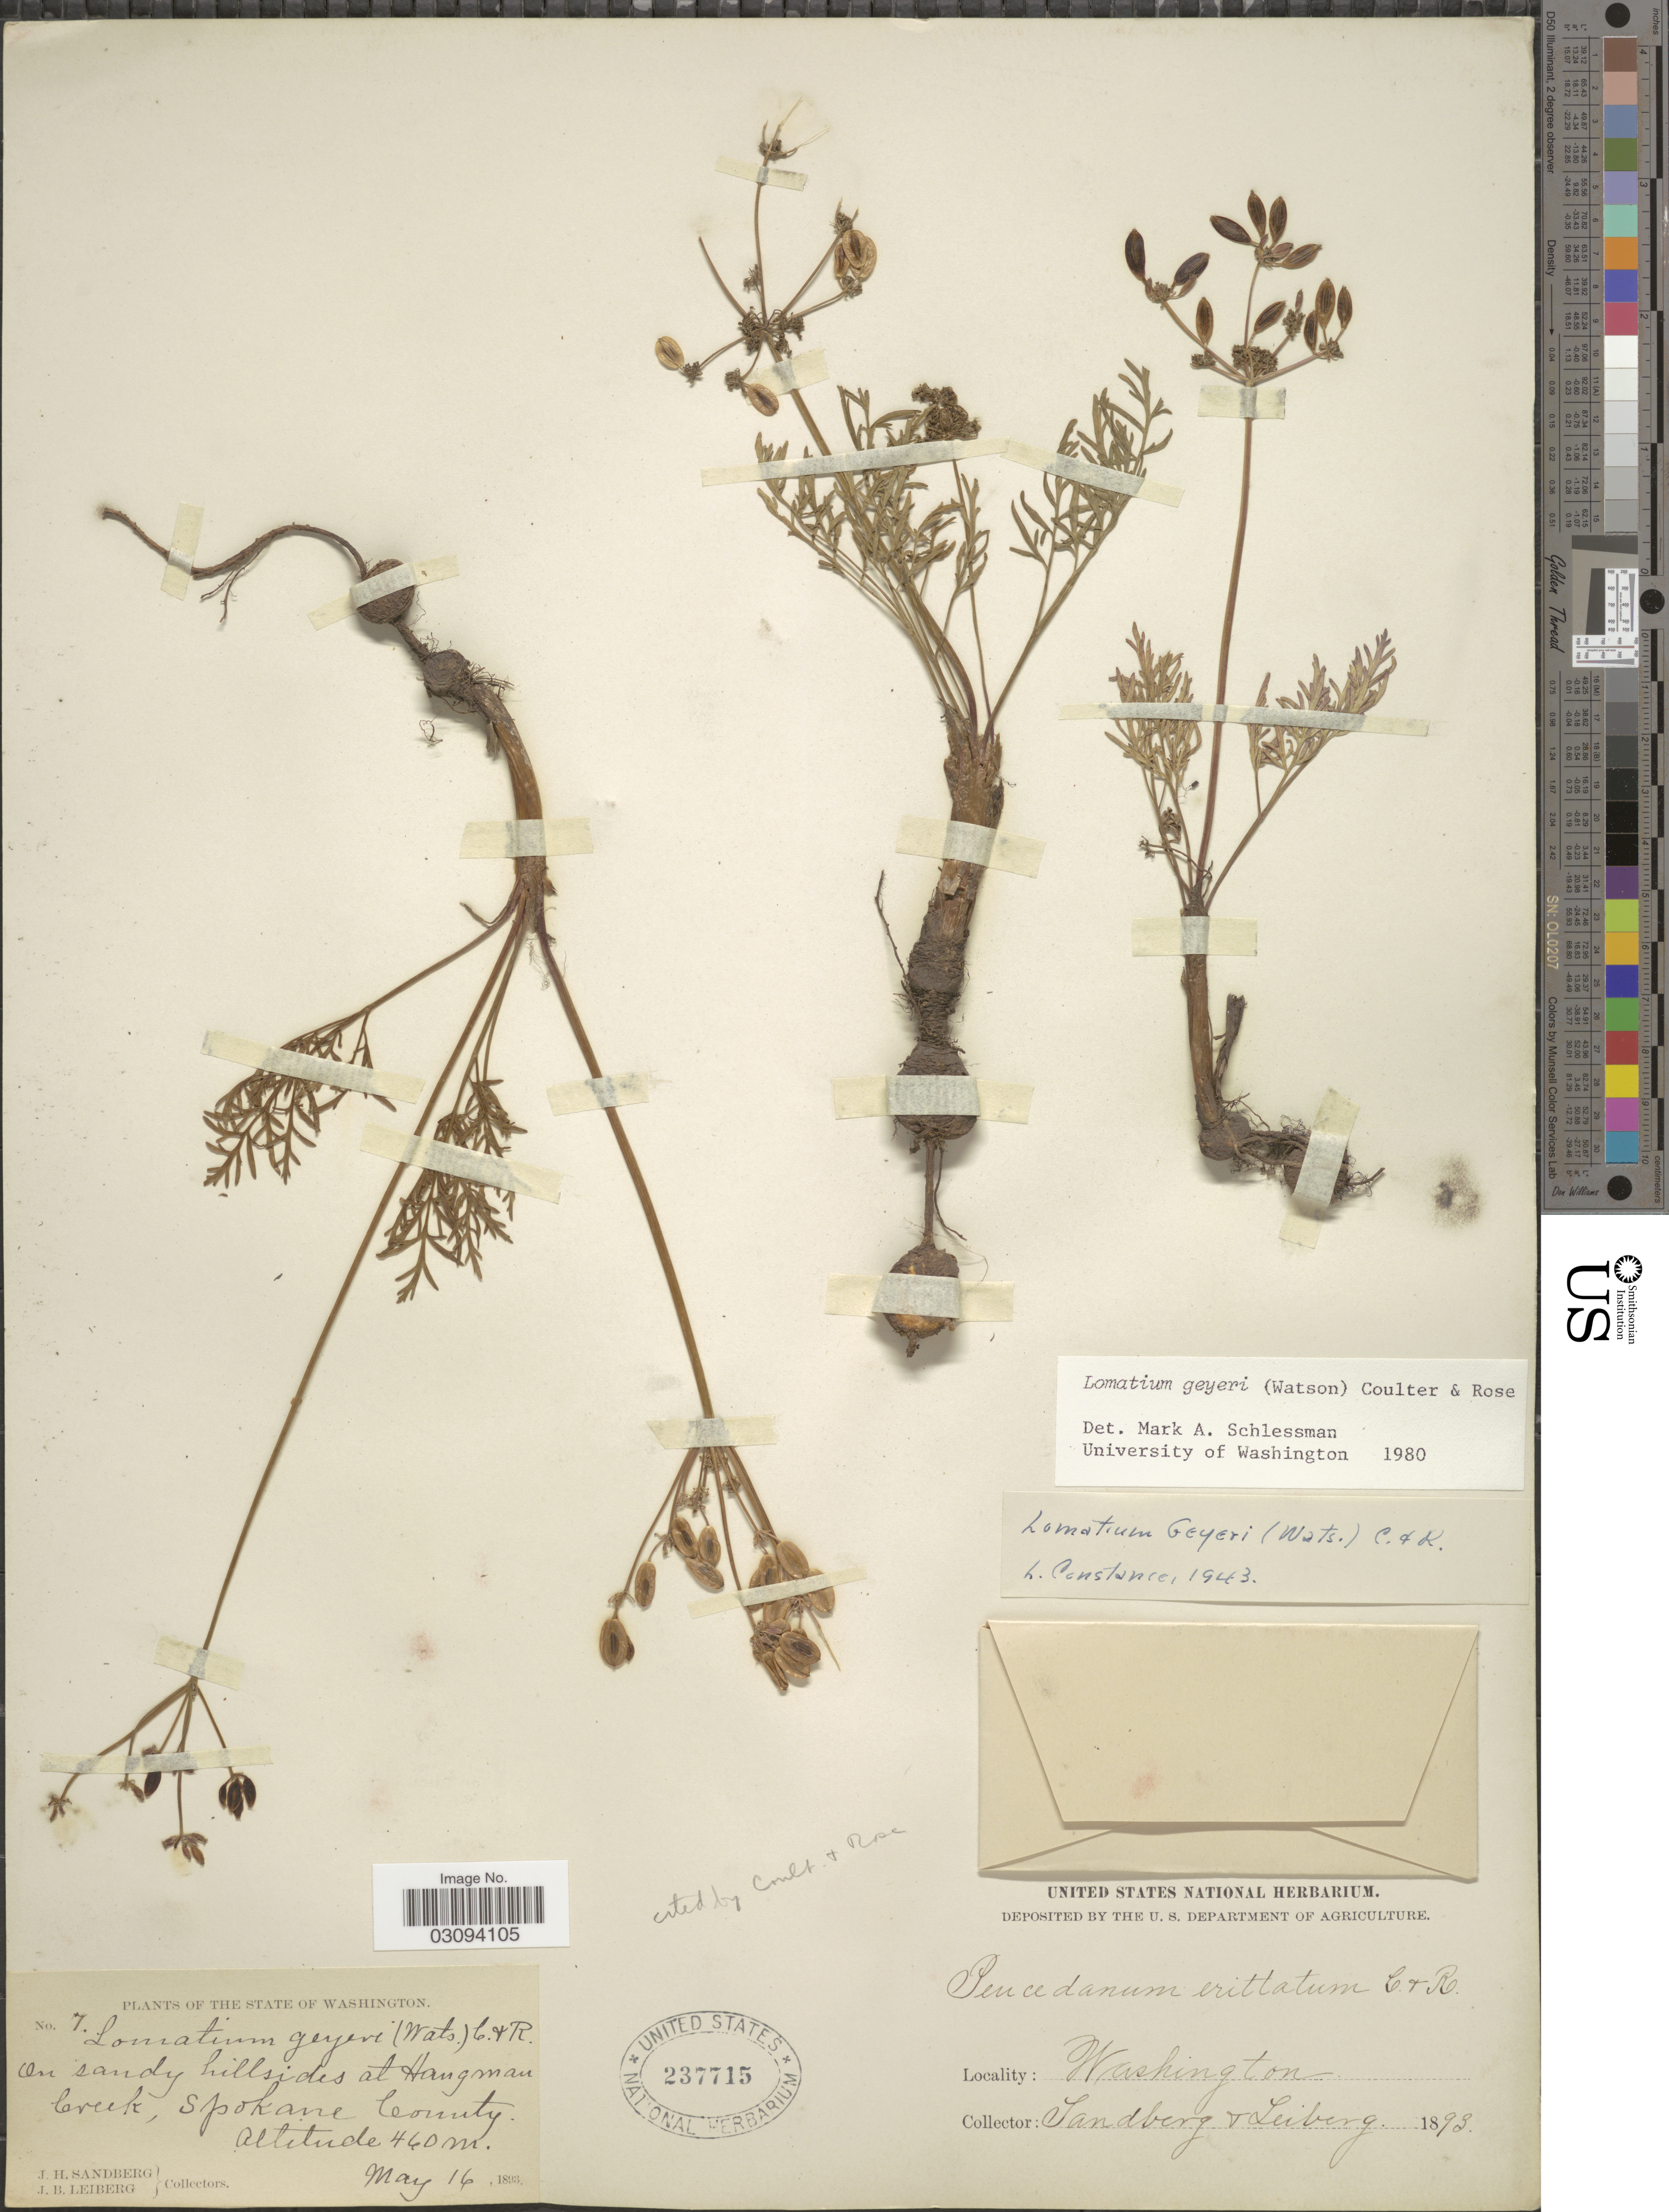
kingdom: Plantae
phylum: Tracheophyta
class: Magnoliopsida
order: Apiales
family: Apiaceae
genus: Lomatium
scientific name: Lomatium geyeri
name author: (S. Watson) J.M. Coult. & Rose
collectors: J. H. Sandberg & J. B. Leiberg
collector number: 7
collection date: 1893-05-16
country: United States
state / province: Washington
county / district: Spokane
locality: Hangman Creek, Spokane County.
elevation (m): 460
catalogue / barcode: US 237715